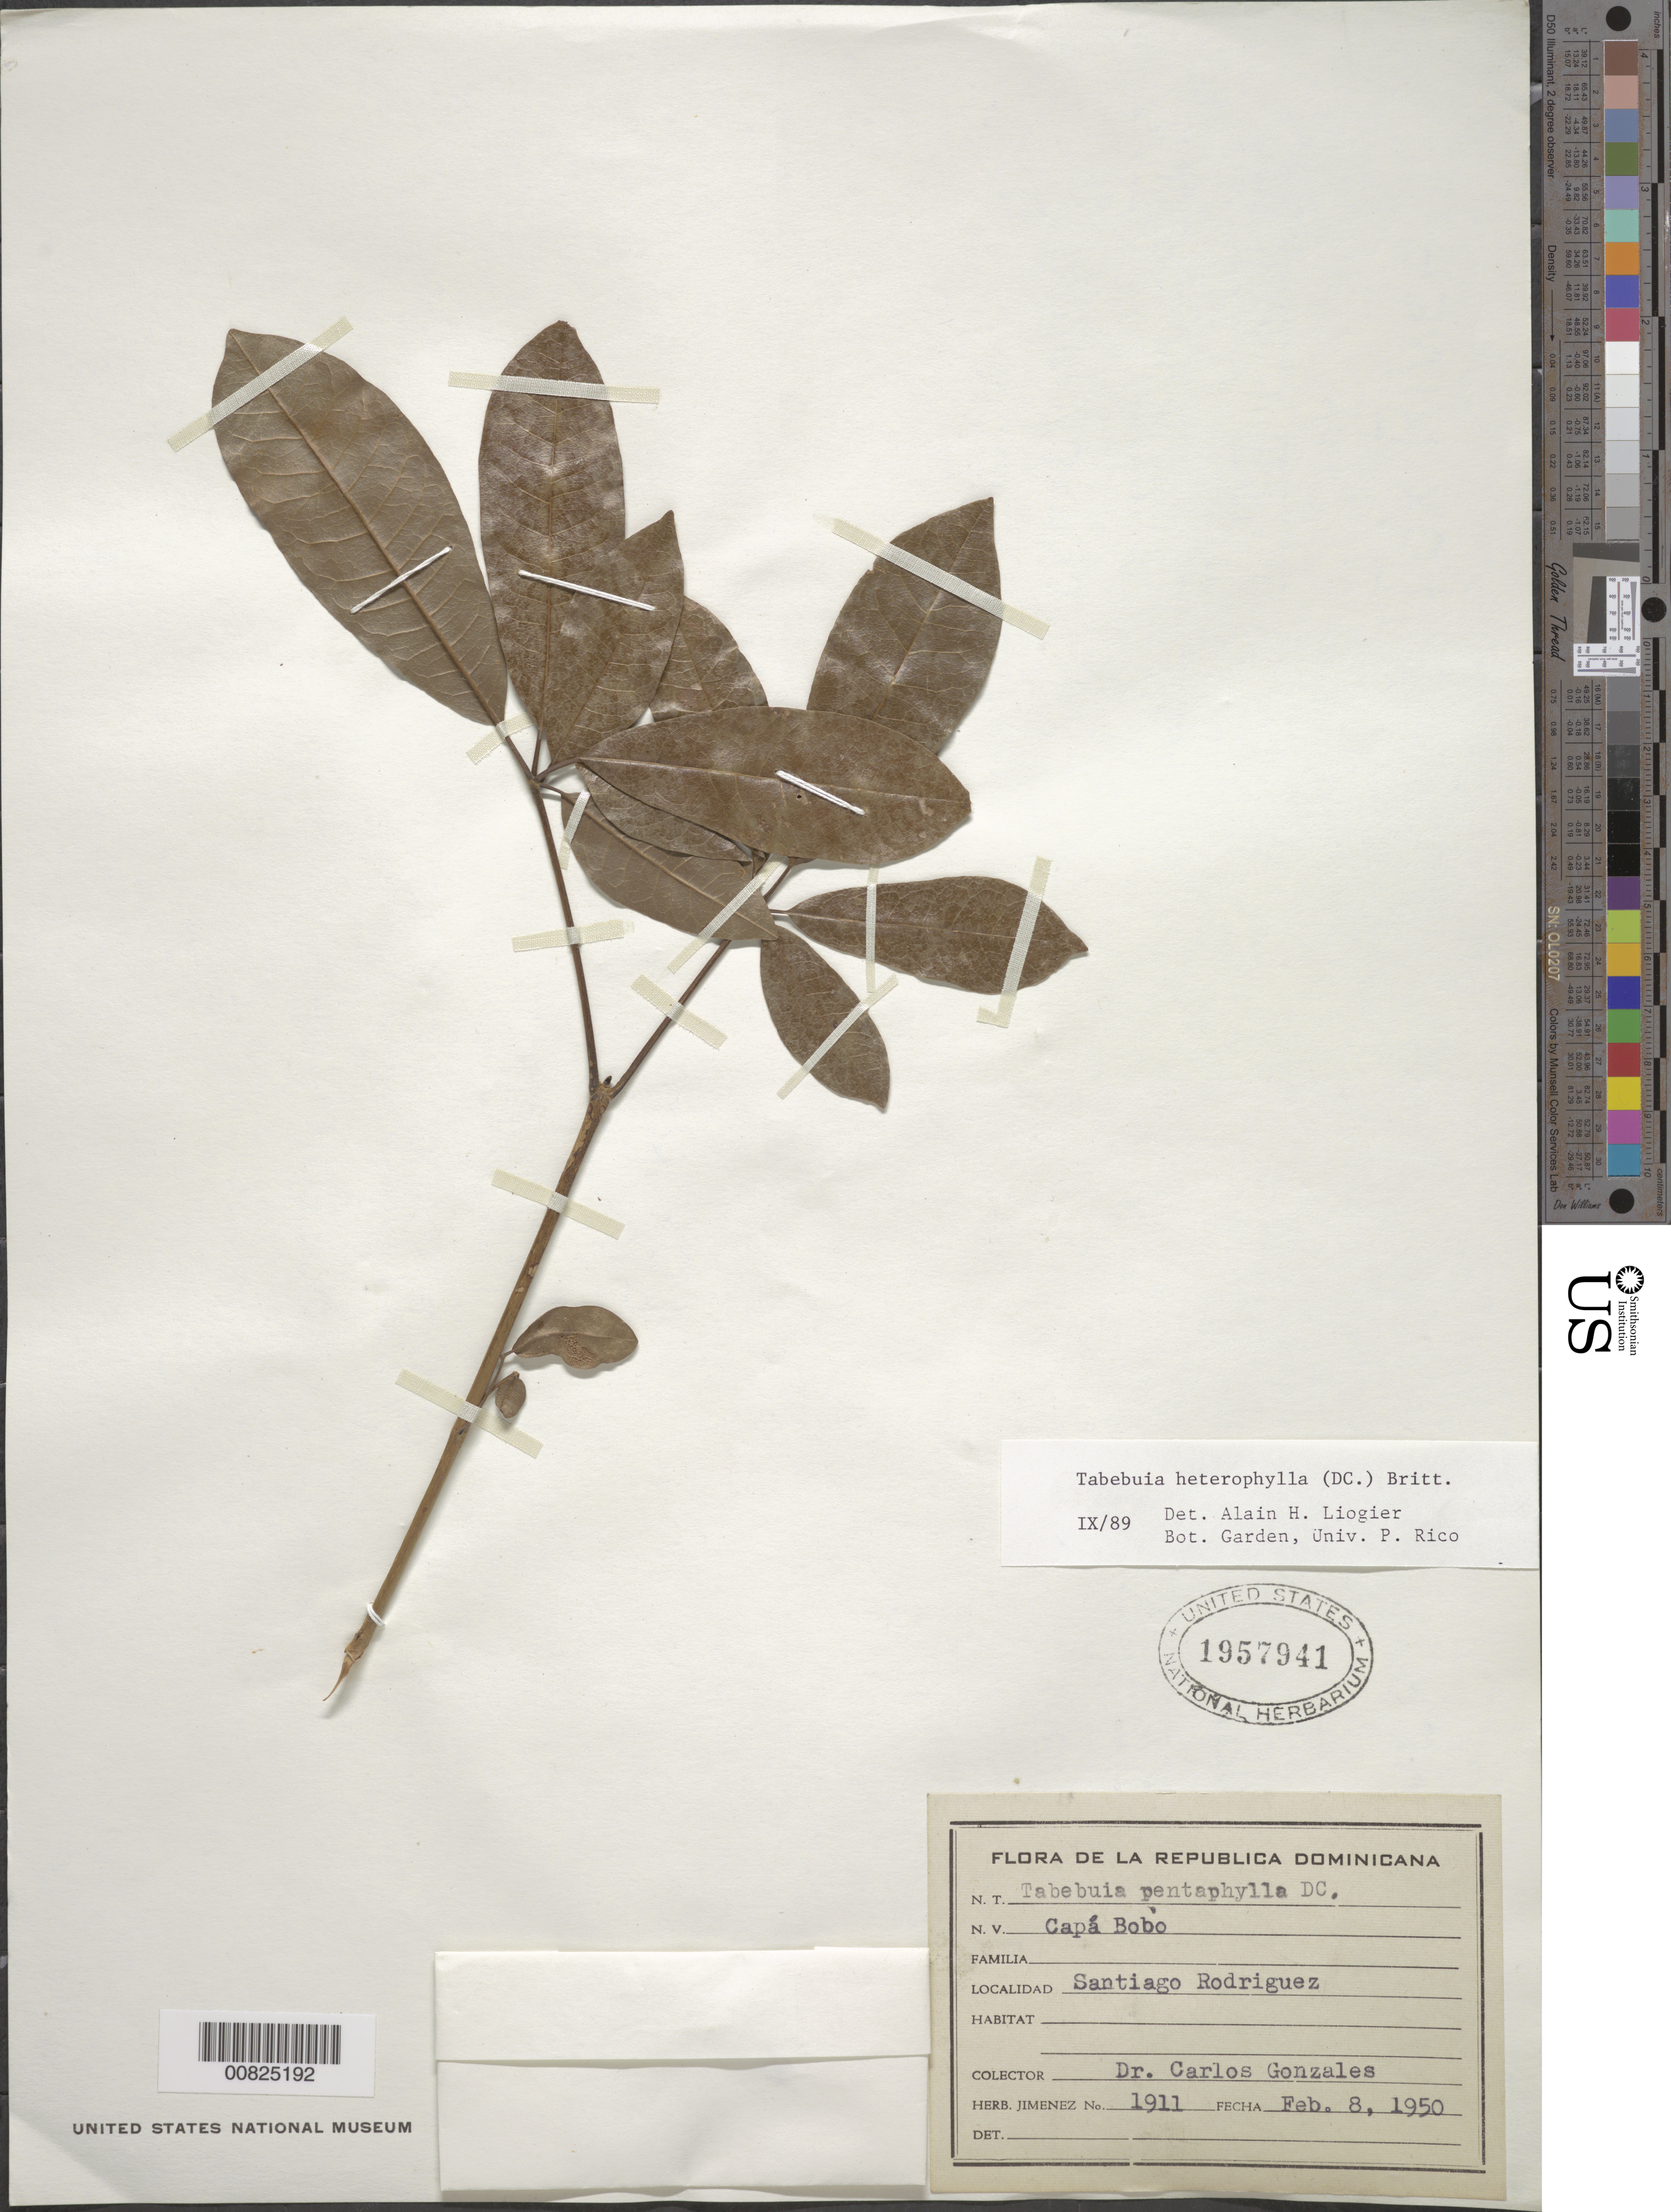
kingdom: Plantae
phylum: Tracheophyta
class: Magnoliopsida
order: Lamiales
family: Bignoniaceae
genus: Tabebuia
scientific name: Tabebuia heterophylla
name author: (DC.) Britton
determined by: Liogier, Alain H.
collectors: C. Gonzalez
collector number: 1911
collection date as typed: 08 Feb 1950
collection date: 1950-02-08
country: Dominican Republic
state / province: Santiago Rodríguez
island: Hispaniola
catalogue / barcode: US 1957941